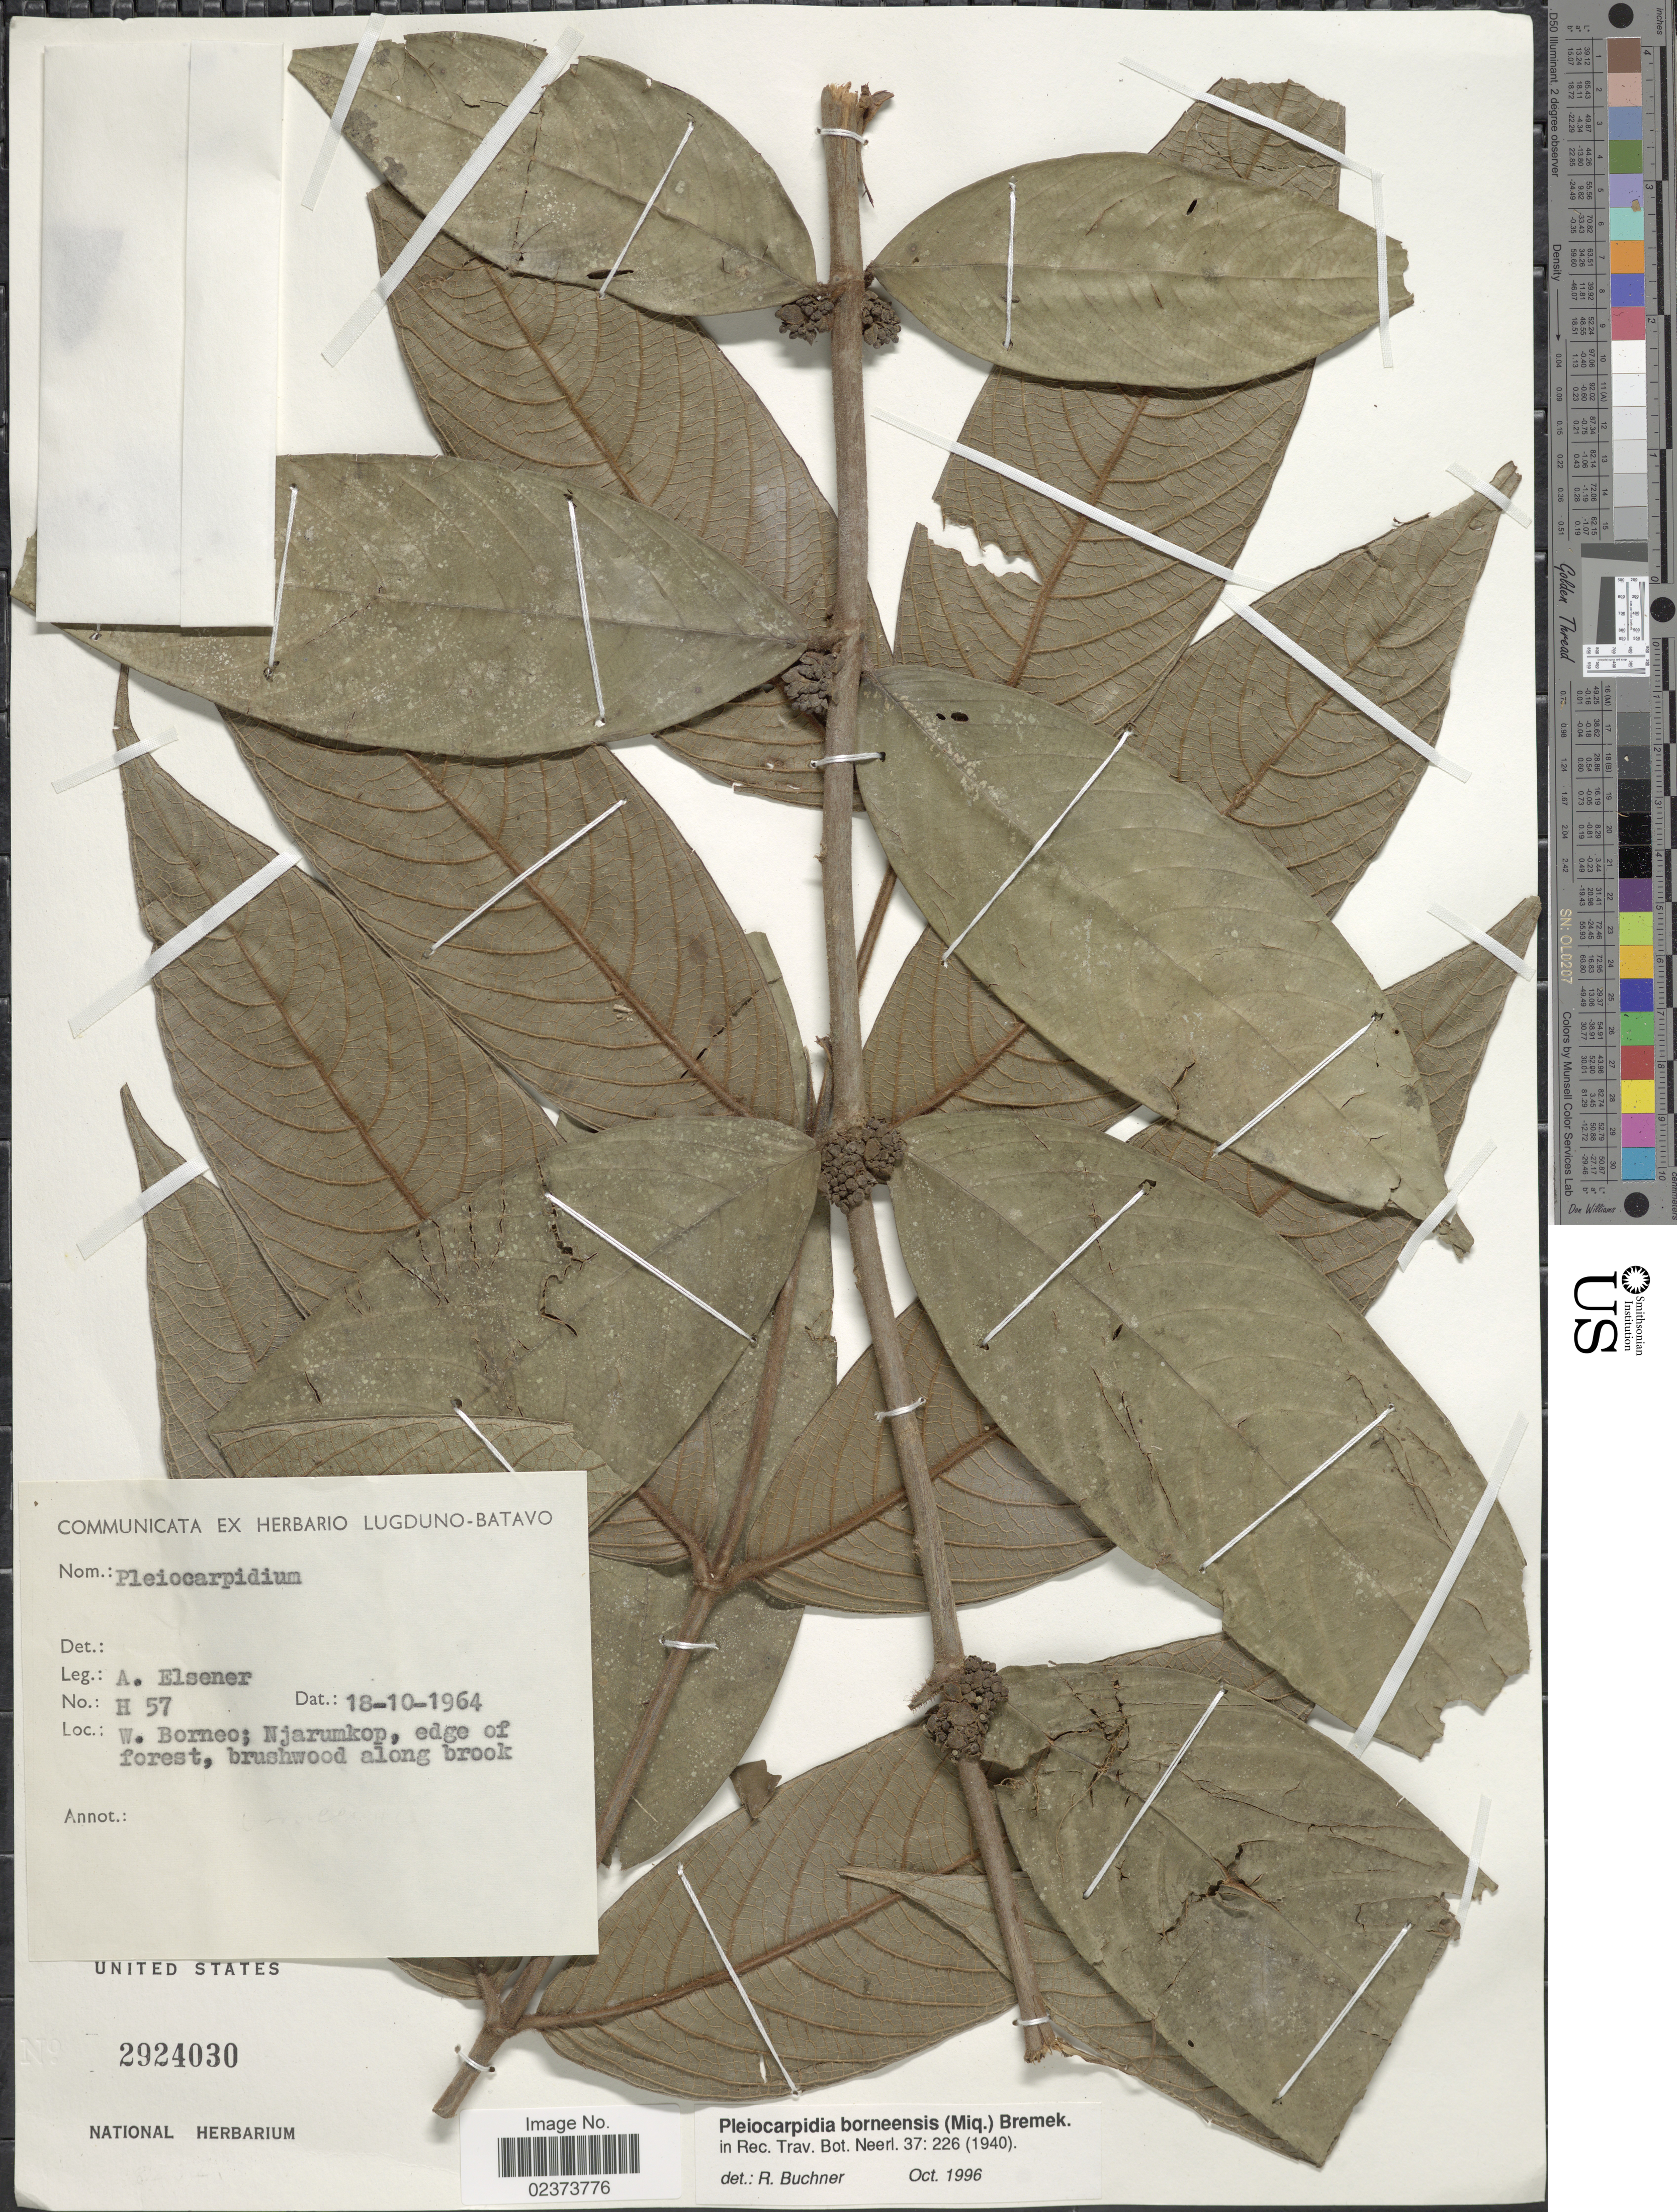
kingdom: Plantae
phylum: Tracheophyta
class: Magnoliopsida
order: Gentianales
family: Rubiaceae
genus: Pleiocarpidia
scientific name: Pleiocarpidia borneensis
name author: (Miq.) Bremek.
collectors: A. Elsener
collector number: H 57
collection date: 1964-10-18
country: Indonesia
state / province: Kalimantan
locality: W. Borneo; Njarumkop, edge of forest, brushwood along brook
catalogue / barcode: US 2924030